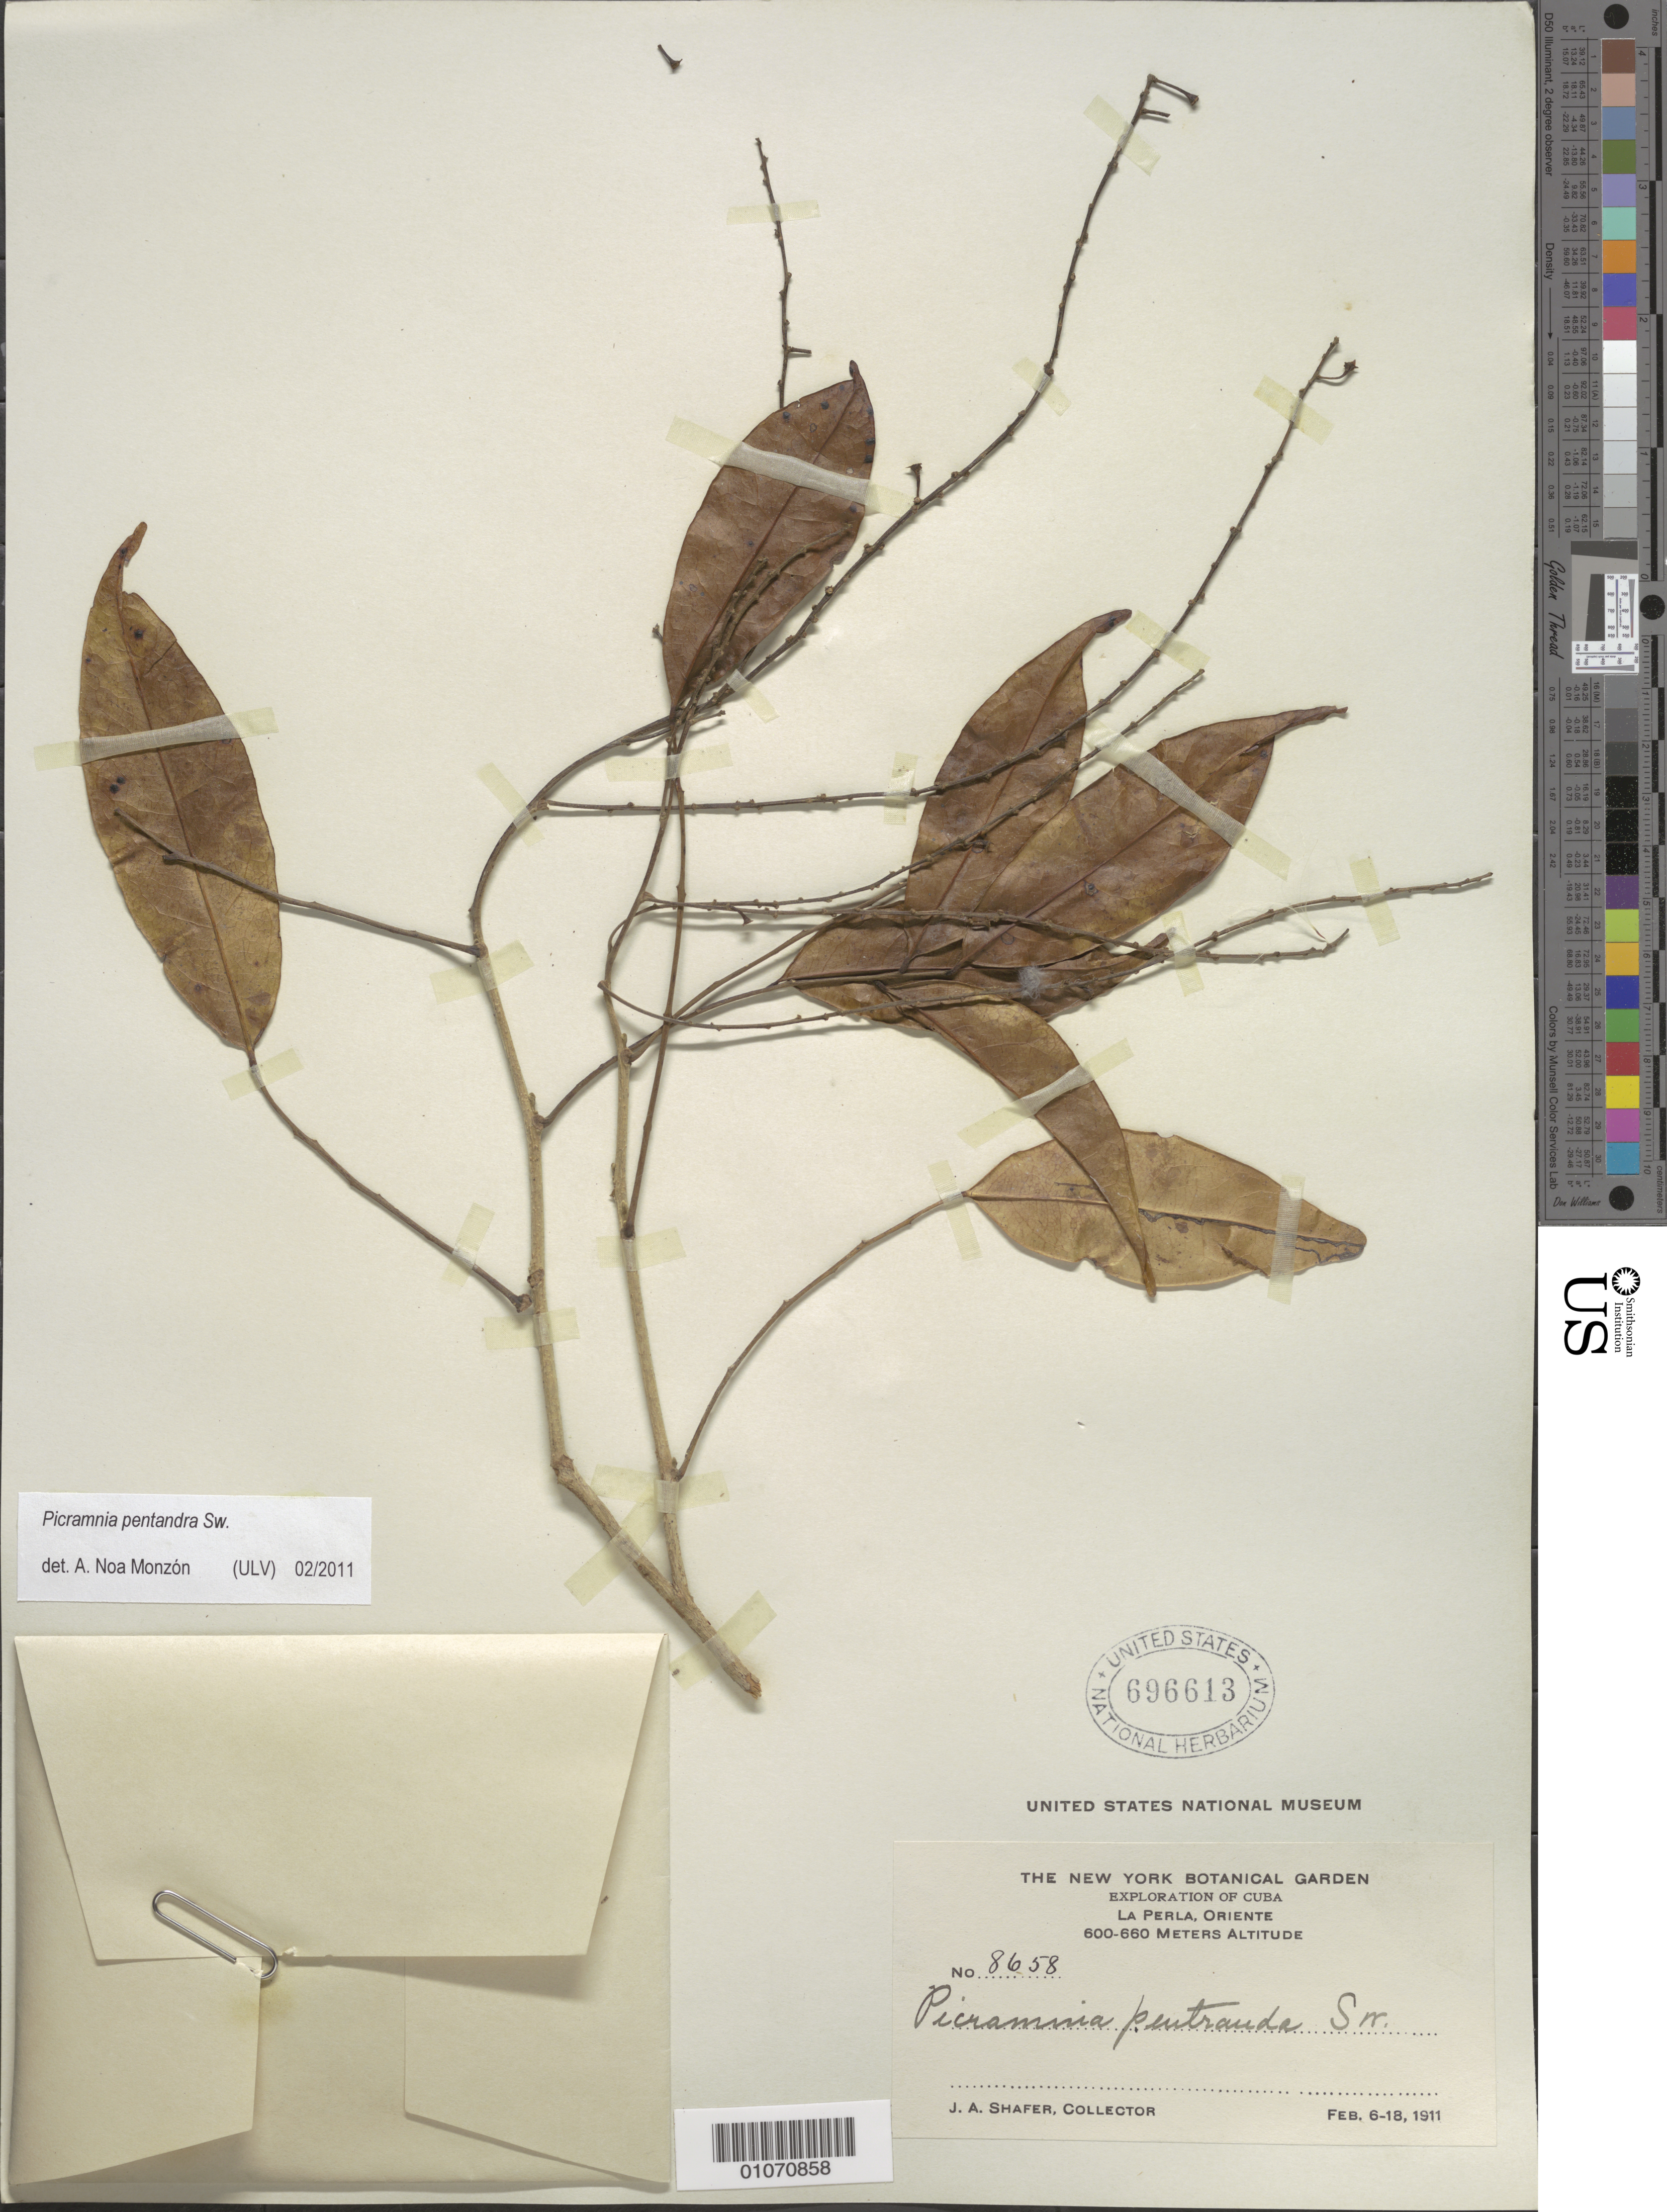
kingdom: Plantae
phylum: Tracheophyta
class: Magnoliopsida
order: Picramniales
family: Picramniaceae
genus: Picramnia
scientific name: Picramnia pentandra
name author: Sw.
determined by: Noa Monzón, A.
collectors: J. A. Shafer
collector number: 8658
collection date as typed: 06 Feb 1911 to 18 Feb 1911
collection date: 1911-02-06/1911-02-18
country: Cuba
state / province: Oriente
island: Cuba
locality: La Perla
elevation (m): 600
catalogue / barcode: US 696613